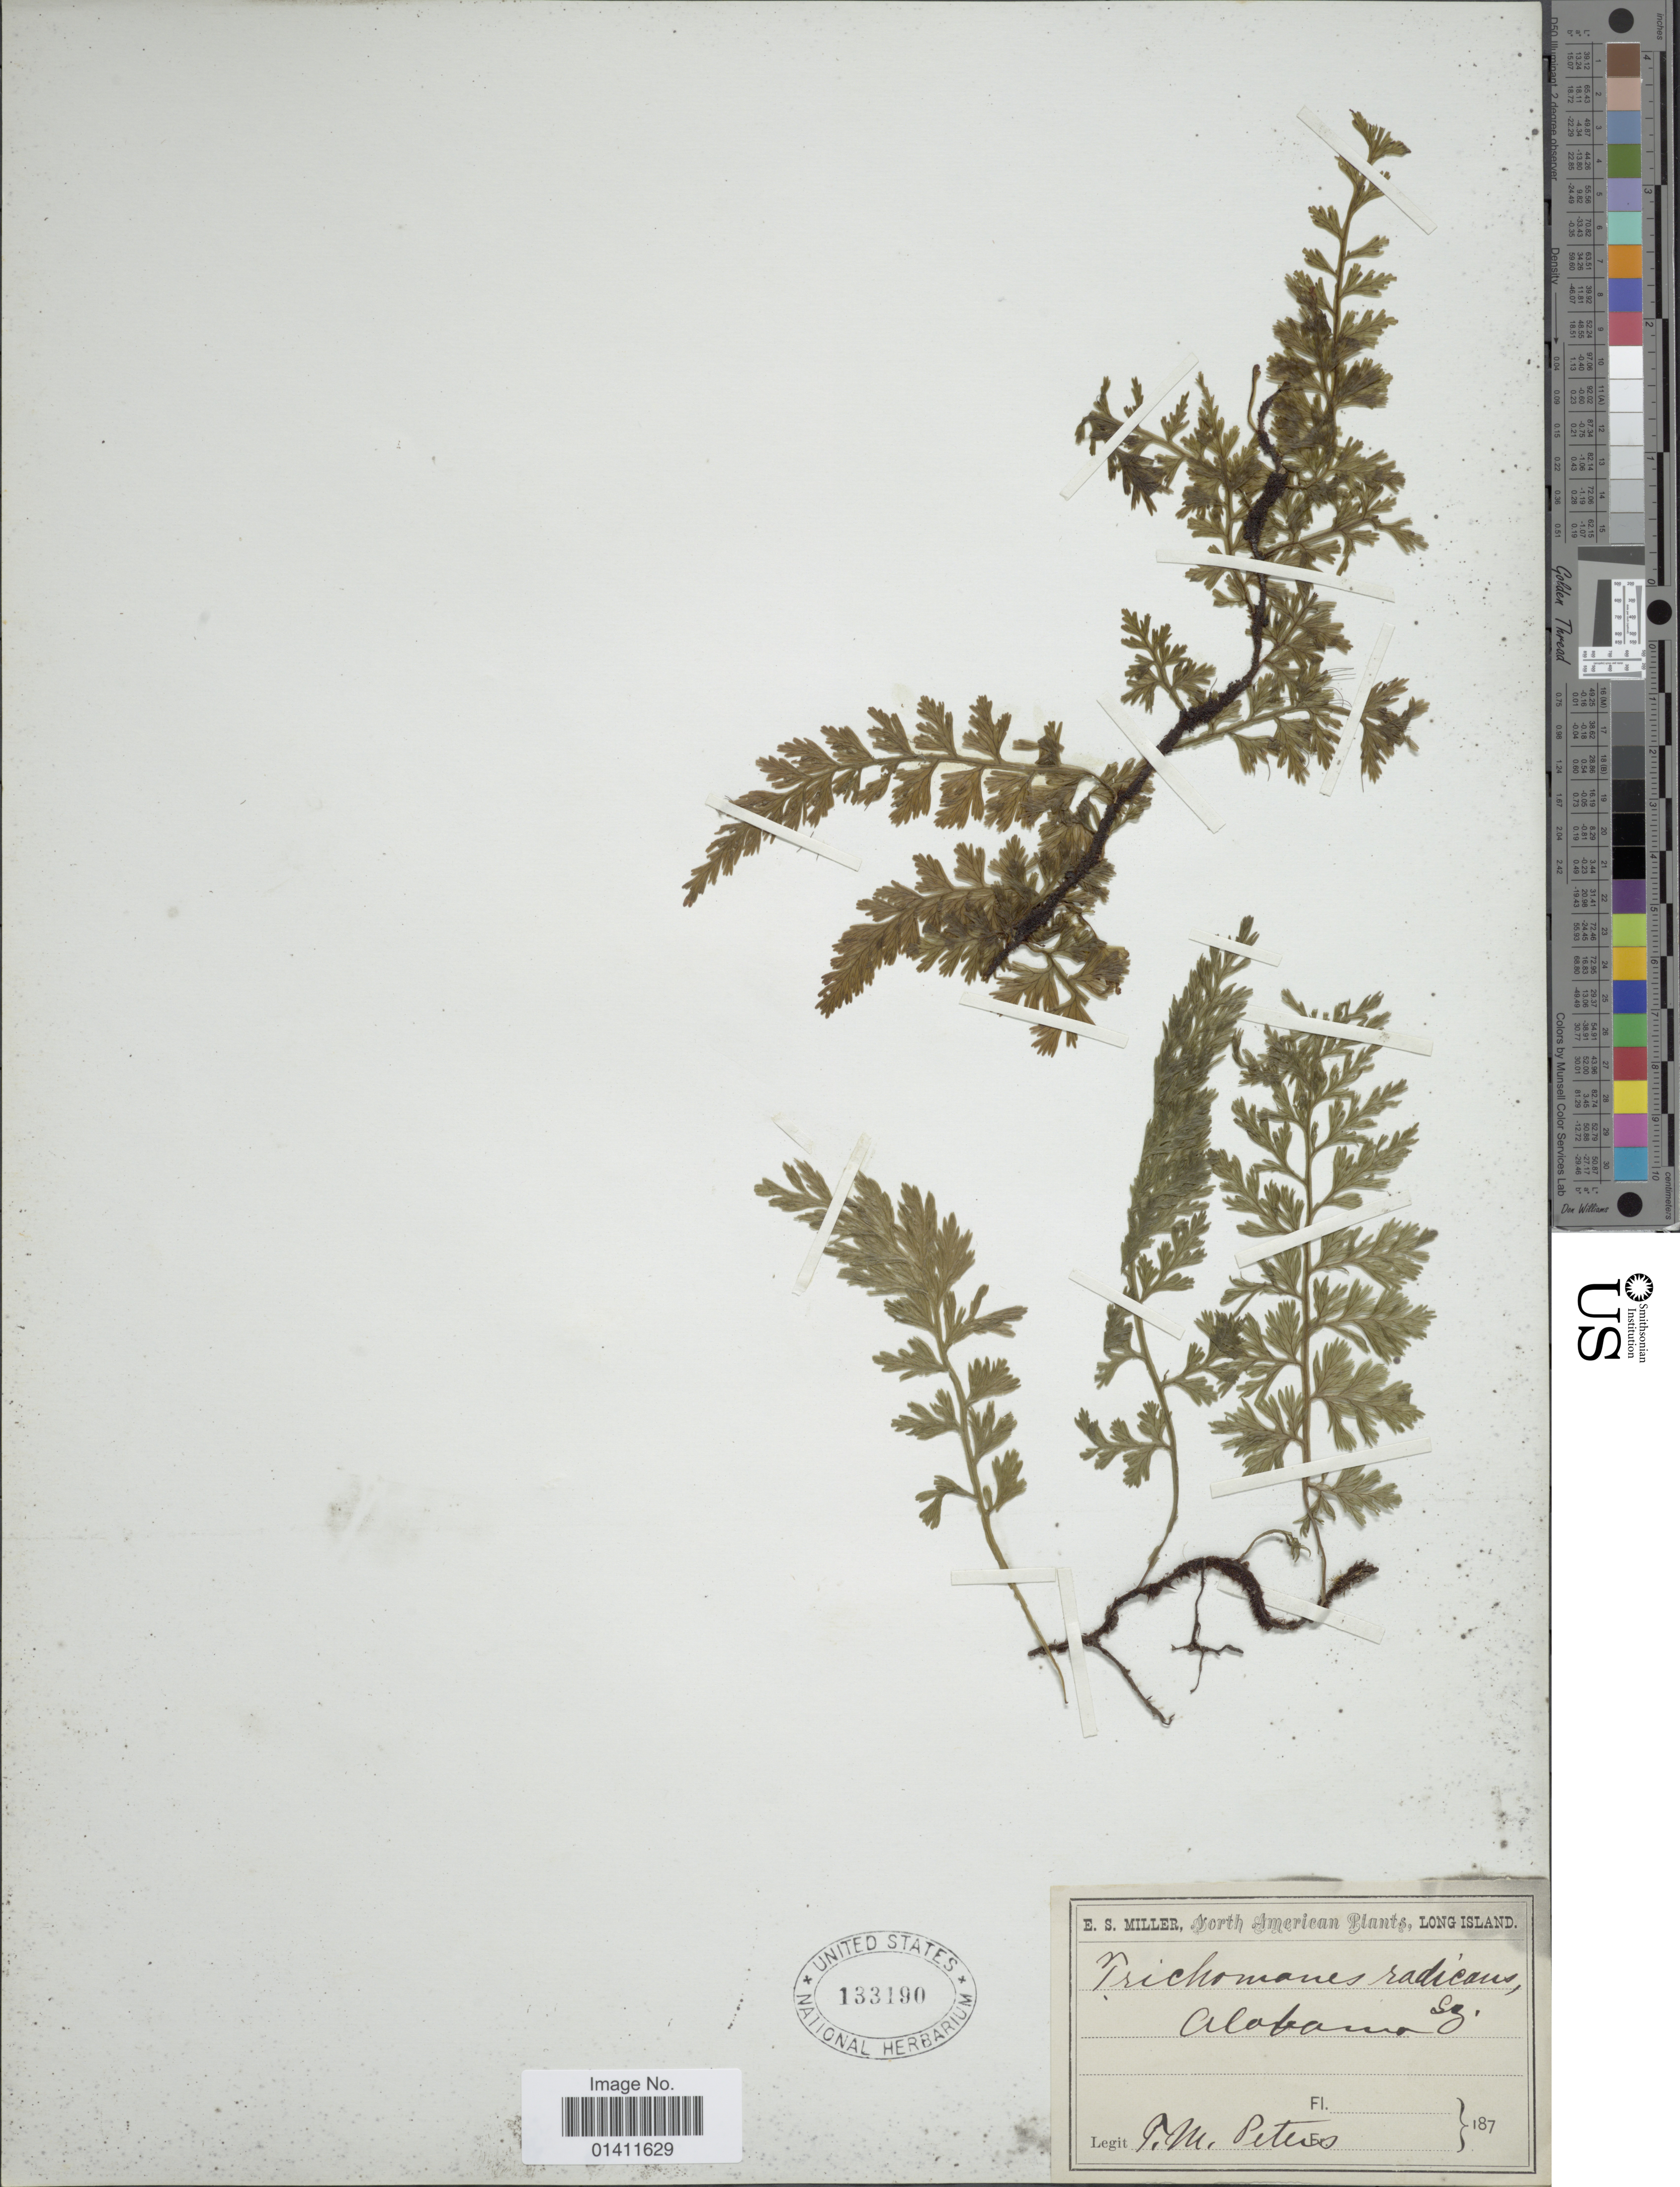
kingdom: Plantae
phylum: Tracheophyta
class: Polypodiopsida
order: Hymenophyllales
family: Hymenophyllaceae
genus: Vandenboschia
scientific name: Vandenboschia boschiana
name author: (J.W. Sturm ex Bosch) Ebihara & K. Iwats.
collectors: T. Peters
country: United States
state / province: Alabama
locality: Long island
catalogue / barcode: US 133190